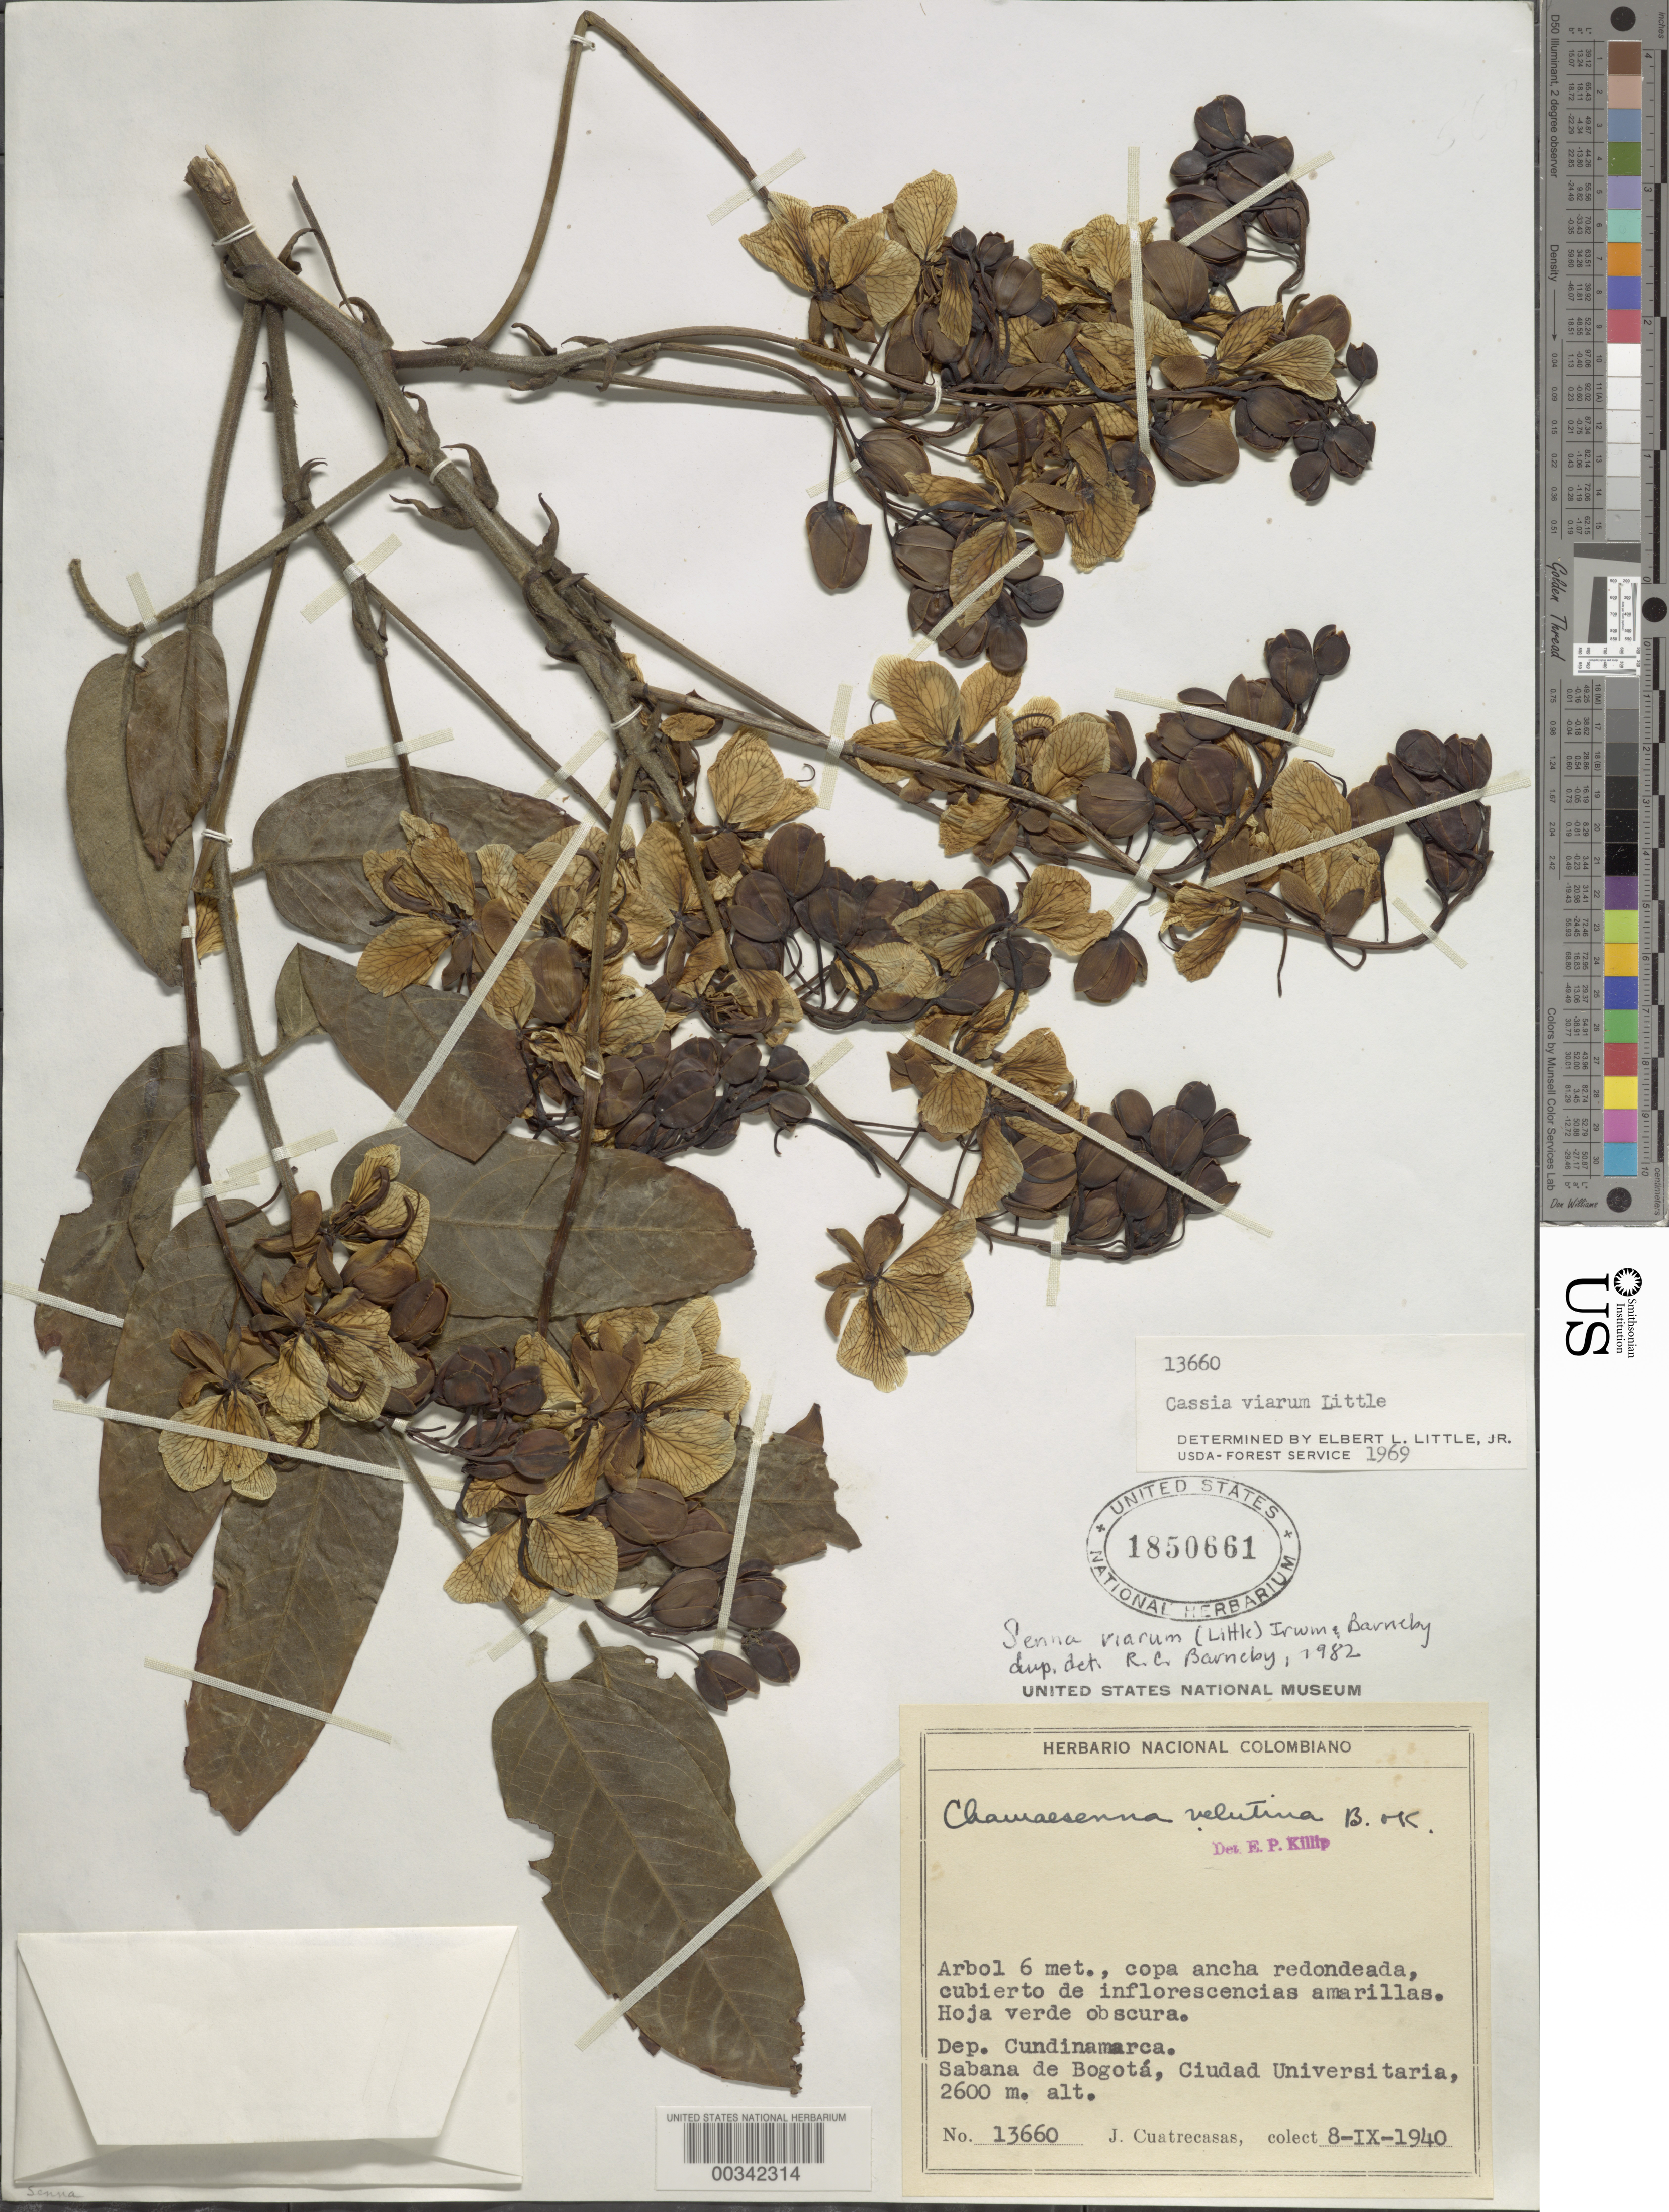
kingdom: Plantae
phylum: Tracheophyta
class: Magnoliopsida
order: Fabales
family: Fabaceae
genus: Senna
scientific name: Senna viarum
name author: (Little) H.S. Irwin & Barneby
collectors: J. Cuatrecasas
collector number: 13660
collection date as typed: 08 Sep 1940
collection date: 1940-09-08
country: Colombia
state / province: Bogota D.C. / Cundinamarca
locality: Cordillera Oriental; Sabana de Bogota; Ciudad Universitaria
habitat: Sabana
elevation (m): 2600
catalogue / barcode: US 1850661